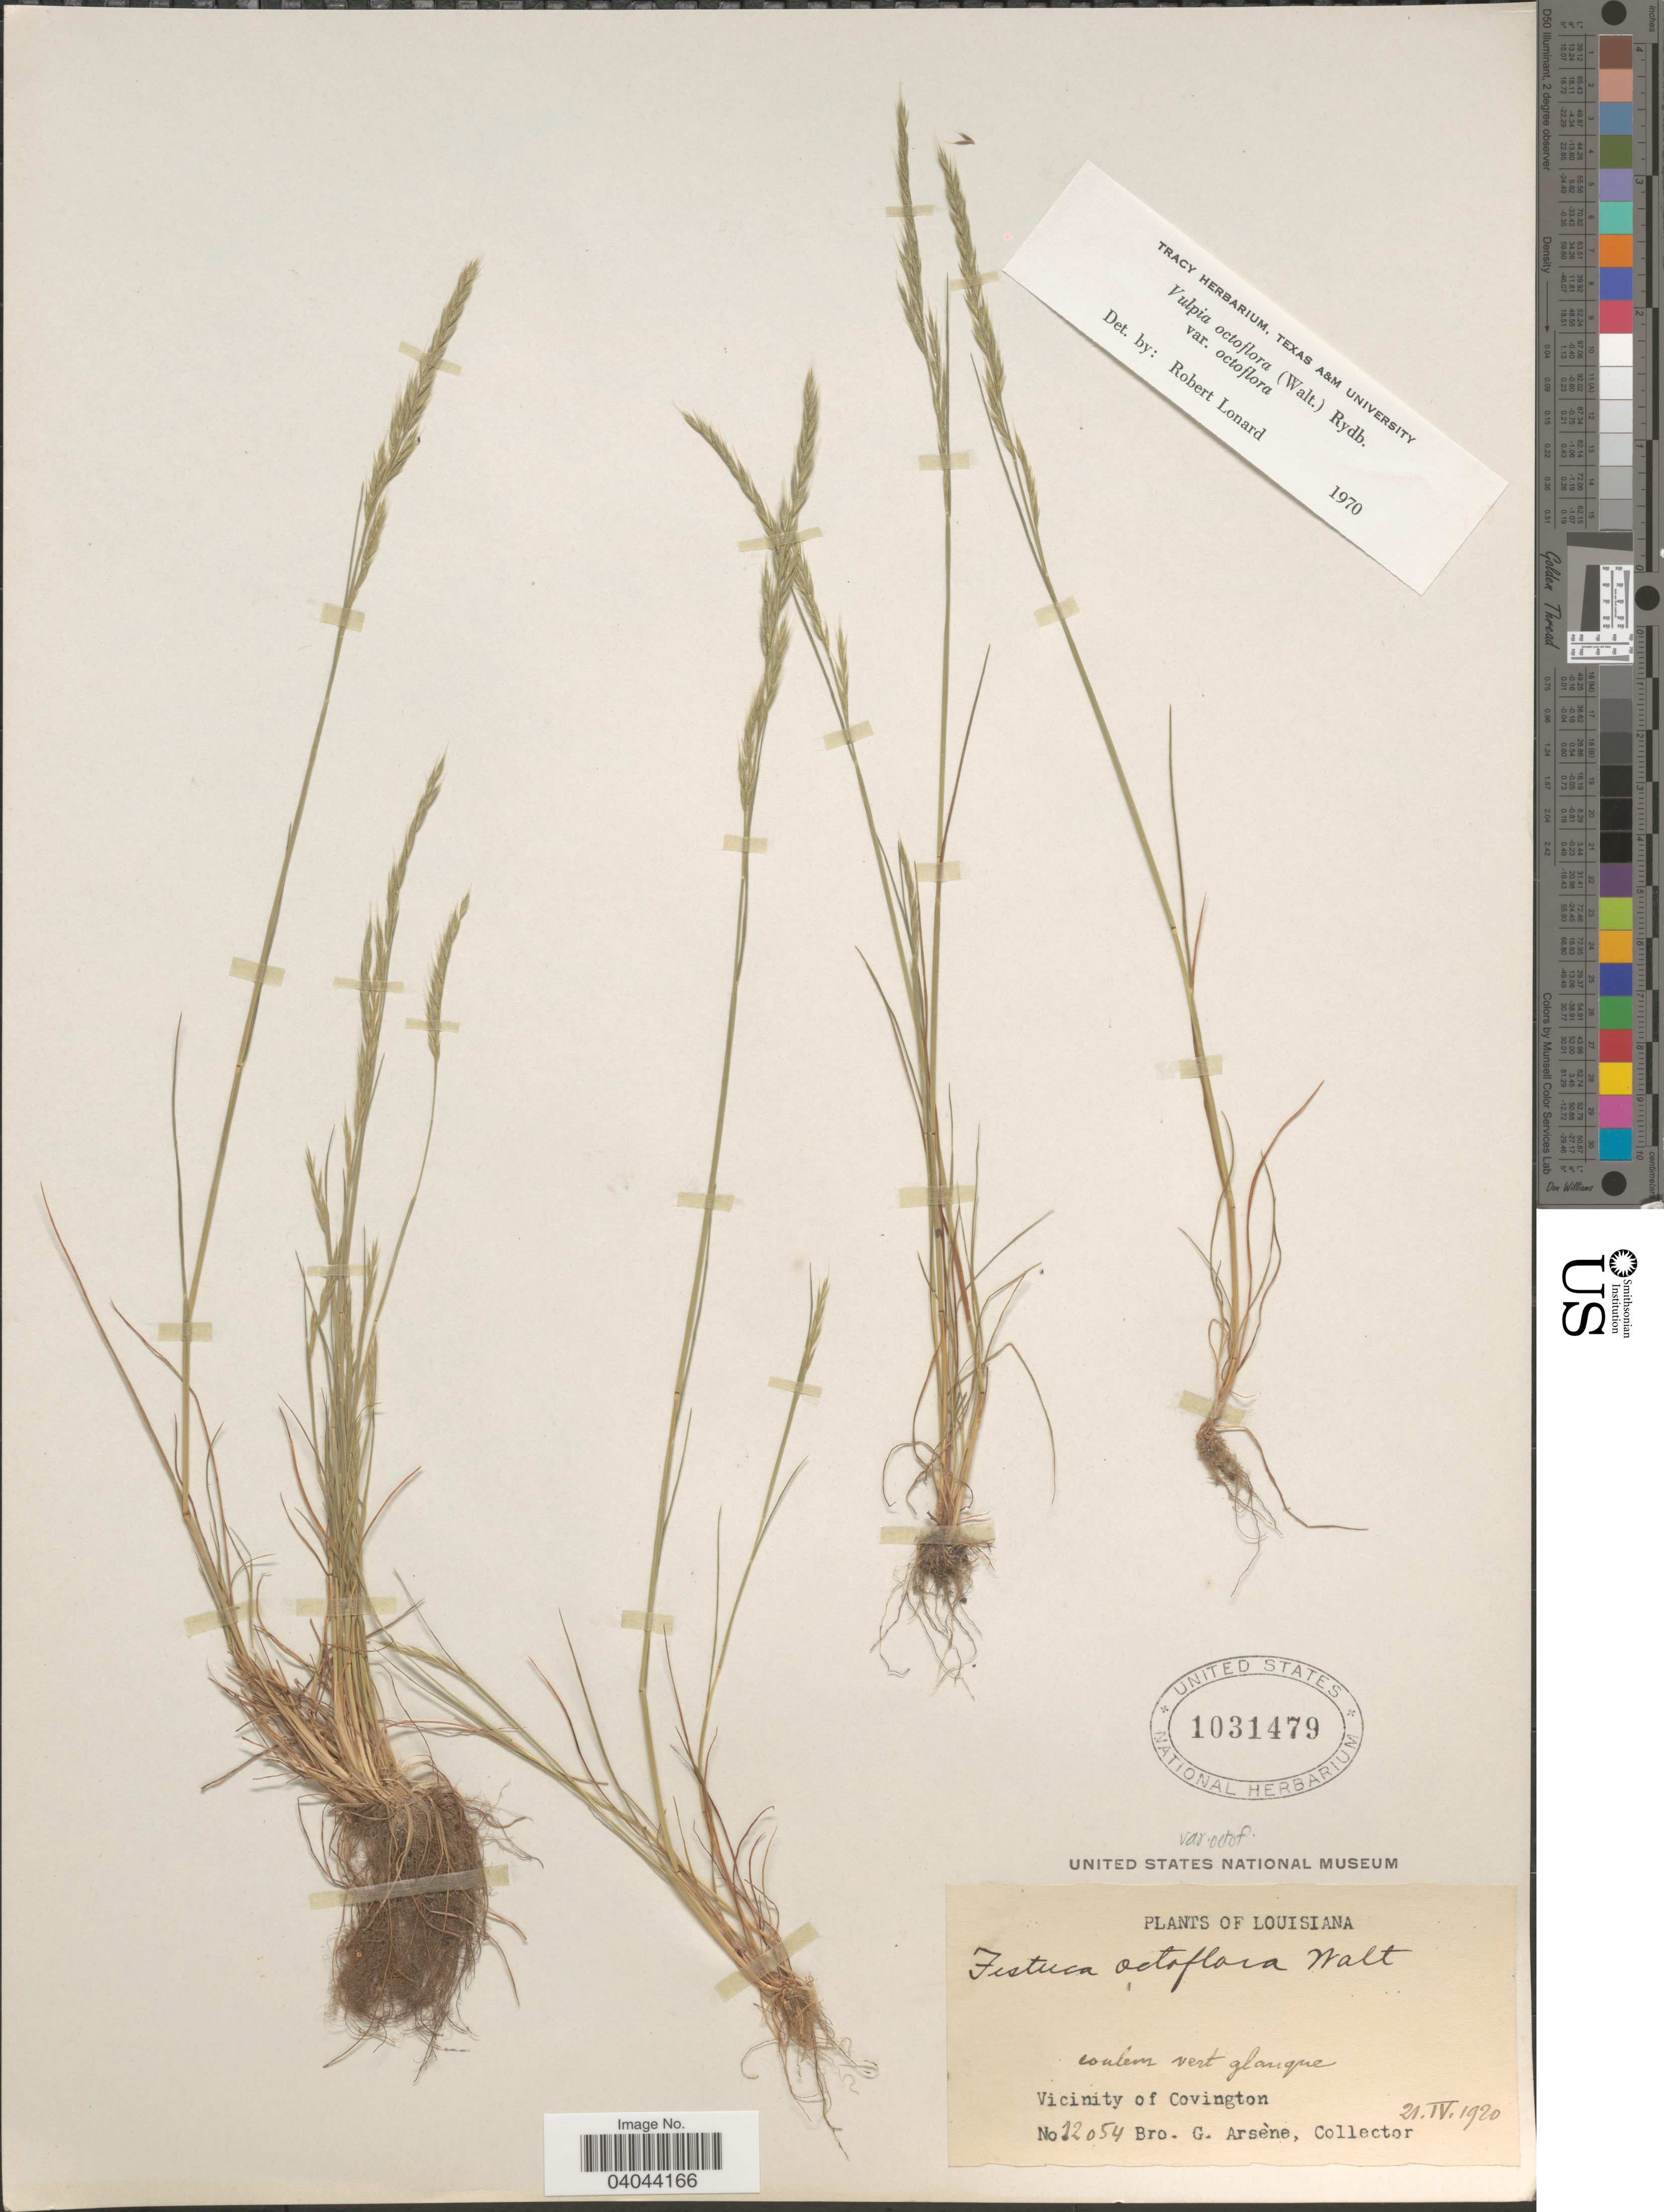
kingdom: Plantae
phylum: Tracheophyta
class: Liliopsida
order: Poales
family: Poaceae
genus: Festuca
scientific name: Festuca octoflora var. octoflora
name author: Walter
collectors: Bro. G. Arsène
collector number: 12054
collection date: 1920-04-21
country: United States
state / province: Louisiana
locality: Vicinity of Covington.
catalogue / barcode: US 1031479